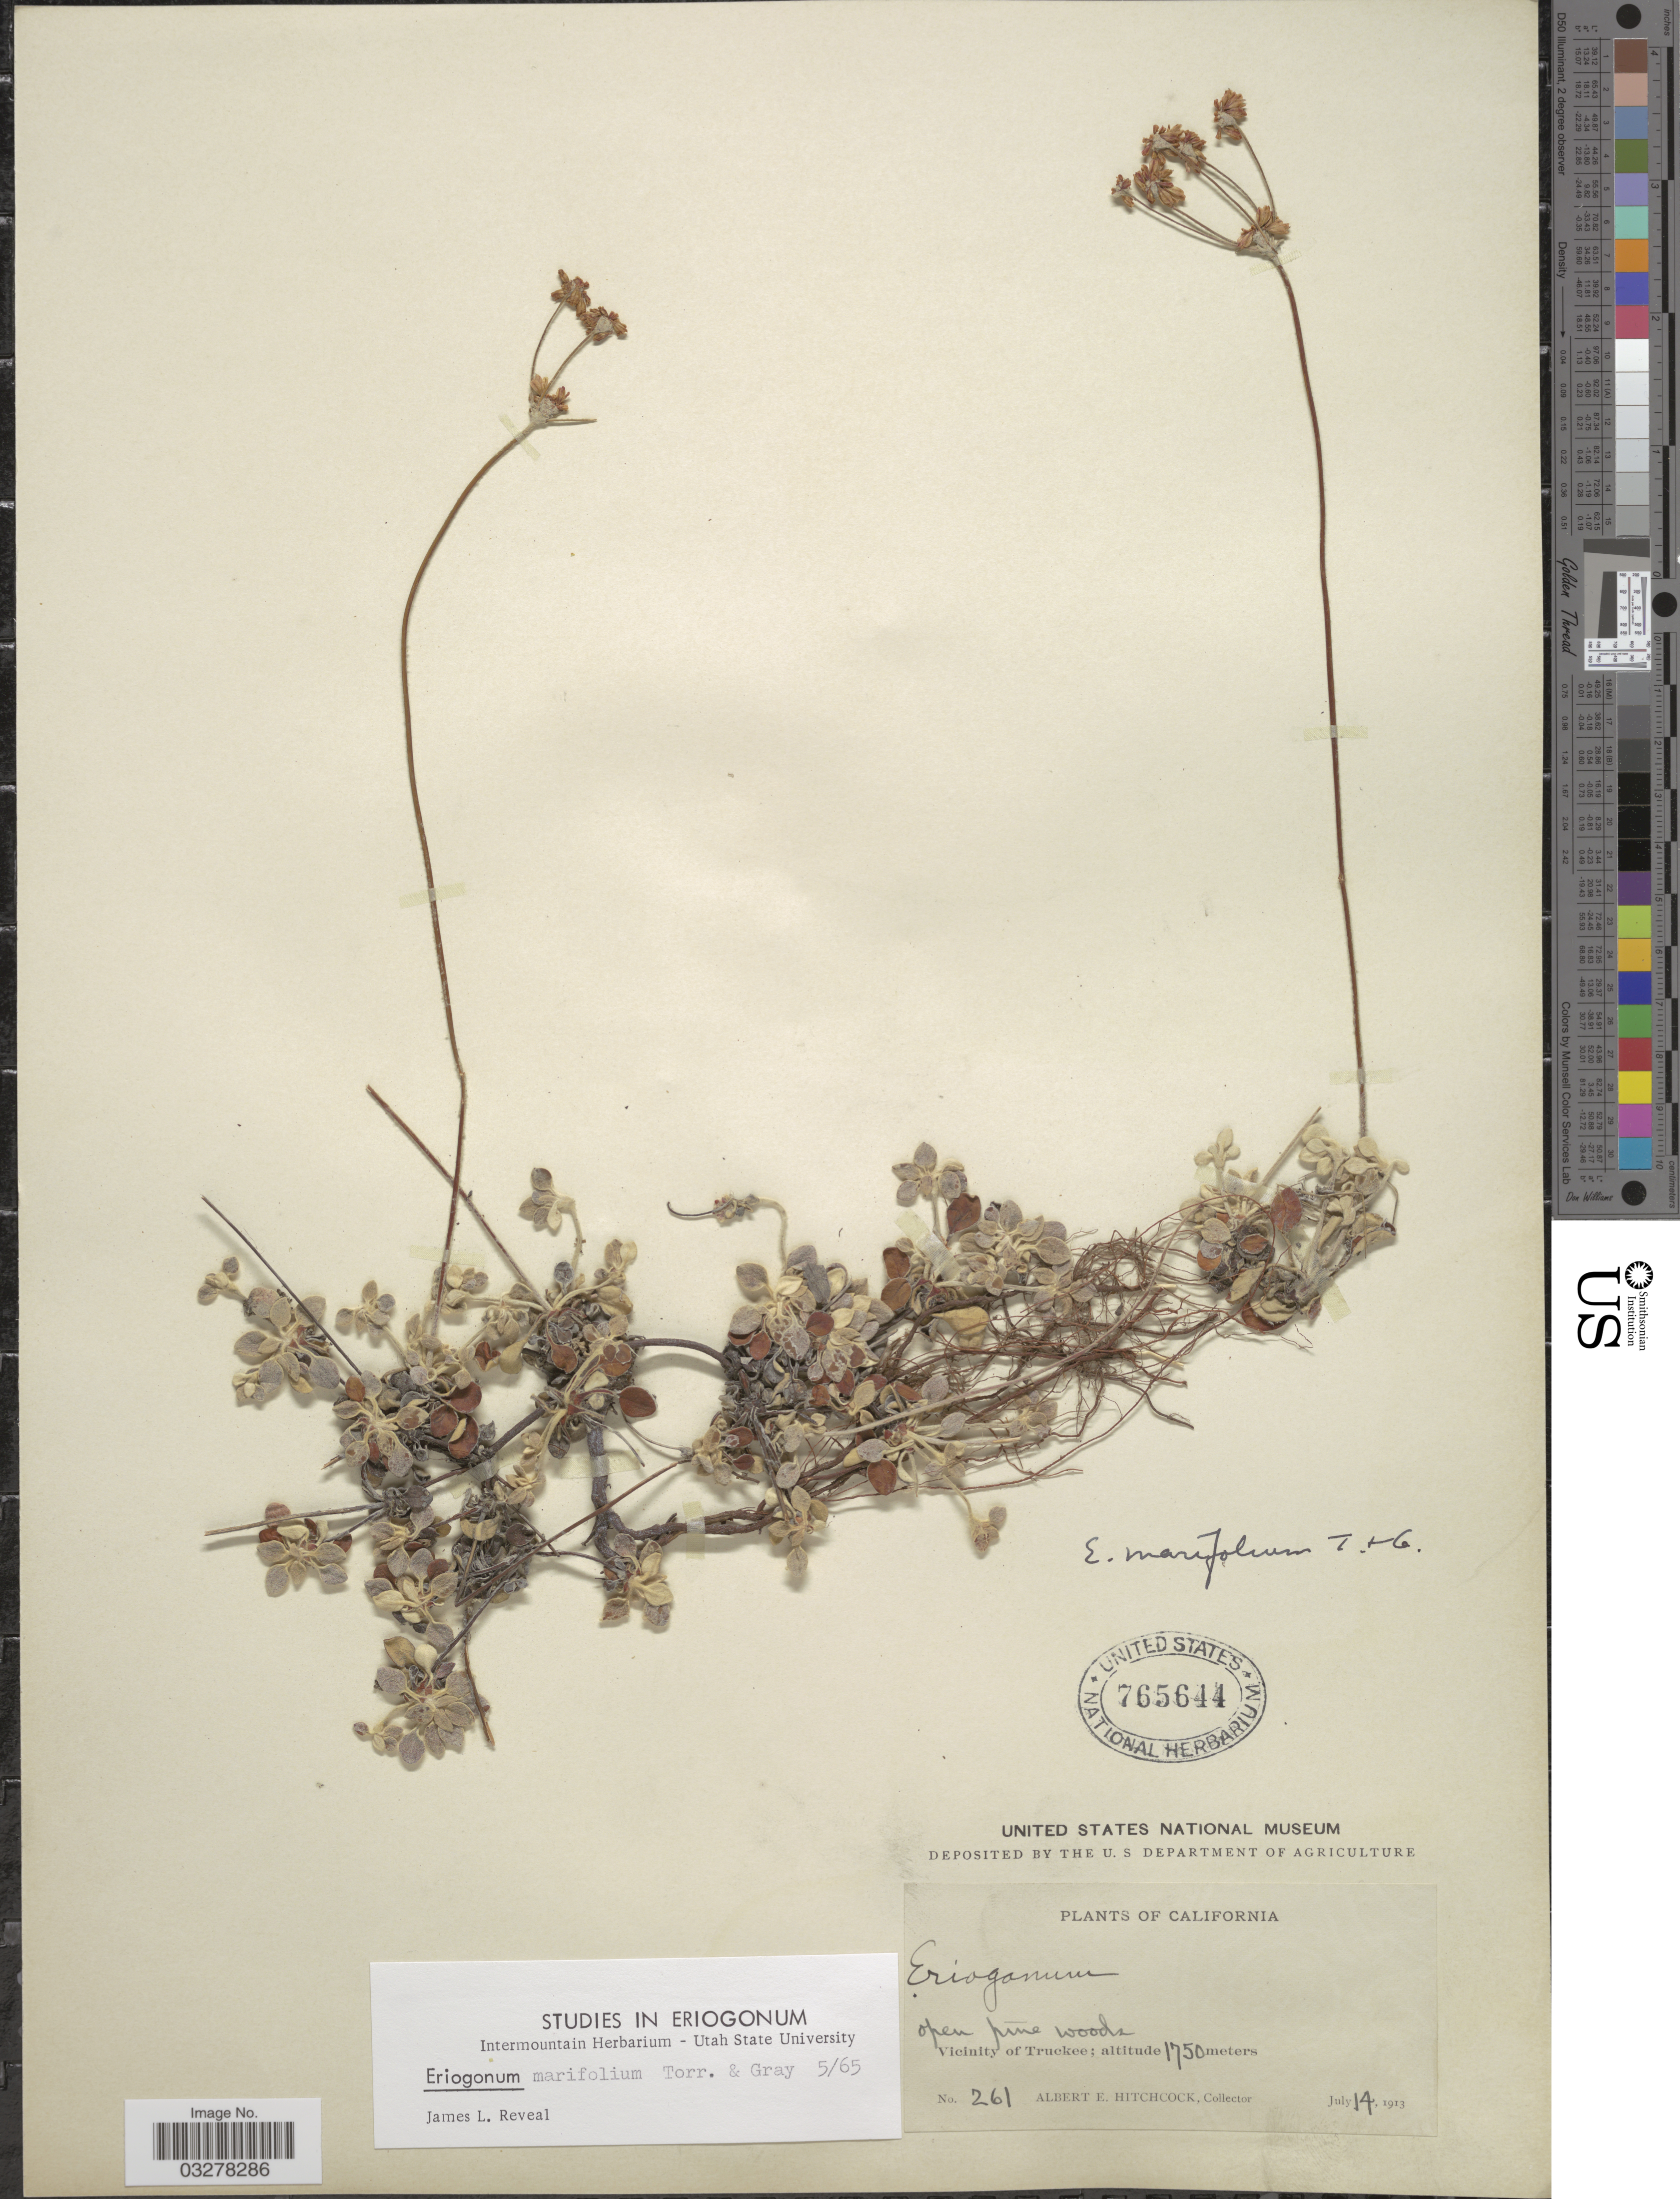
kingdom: Plantae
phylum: Tracheophyta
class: Magnoliopsida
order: Caryophyllales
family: Polygonaceae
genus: Eriogonum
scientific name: Eriogonum marifolium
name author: Torr. & A. Gray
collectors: A. Hitchcock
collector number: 261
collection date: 1913-07-14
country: United States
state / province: California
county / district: Nevada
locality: Vicinity of Truckee.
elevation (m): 1750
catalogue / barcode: US 765644